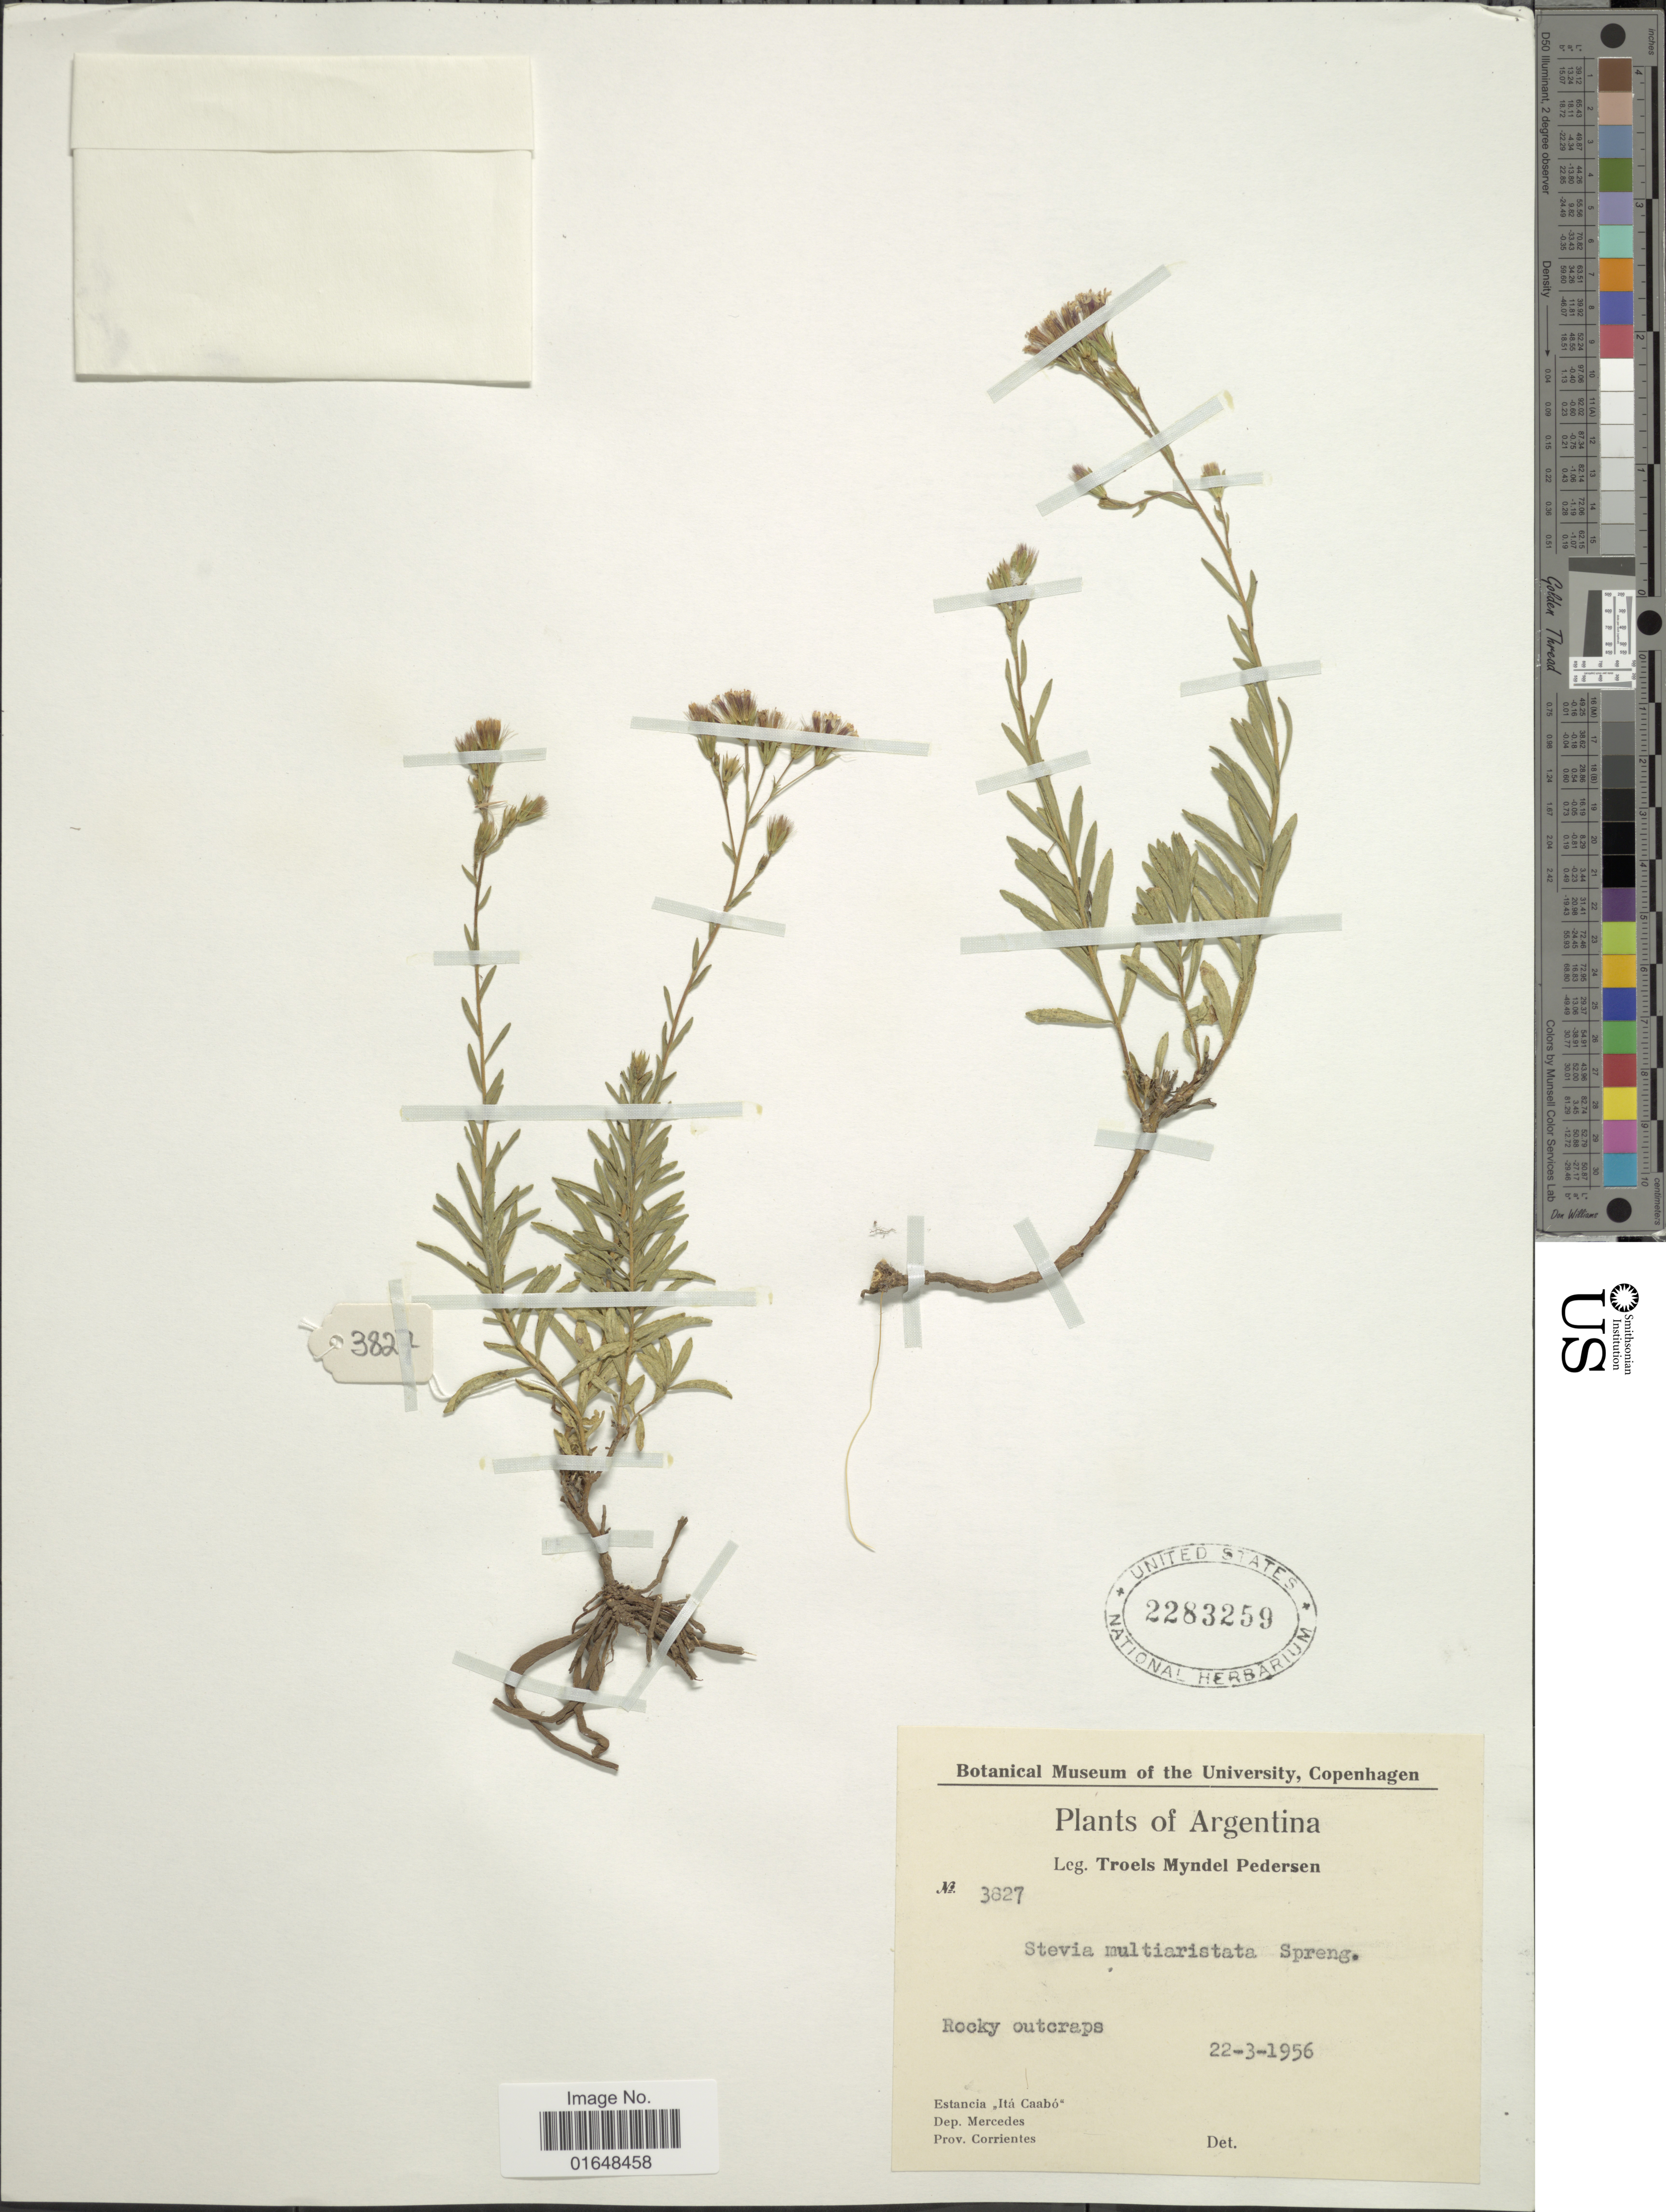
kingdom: Plantae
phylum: Tracheophyta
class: Magnoliopsida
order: Asterales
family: Asteraceae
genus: Stevia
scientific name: Stevia multiaristata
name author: Spreng.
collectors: T. Pederson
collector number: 3827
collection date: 1956-03-22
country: Argentina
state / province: Corrientes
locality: Estancia "Itá Caabó". Dep. Mercedes. Prov. Corrientes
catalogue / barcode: US 2283259